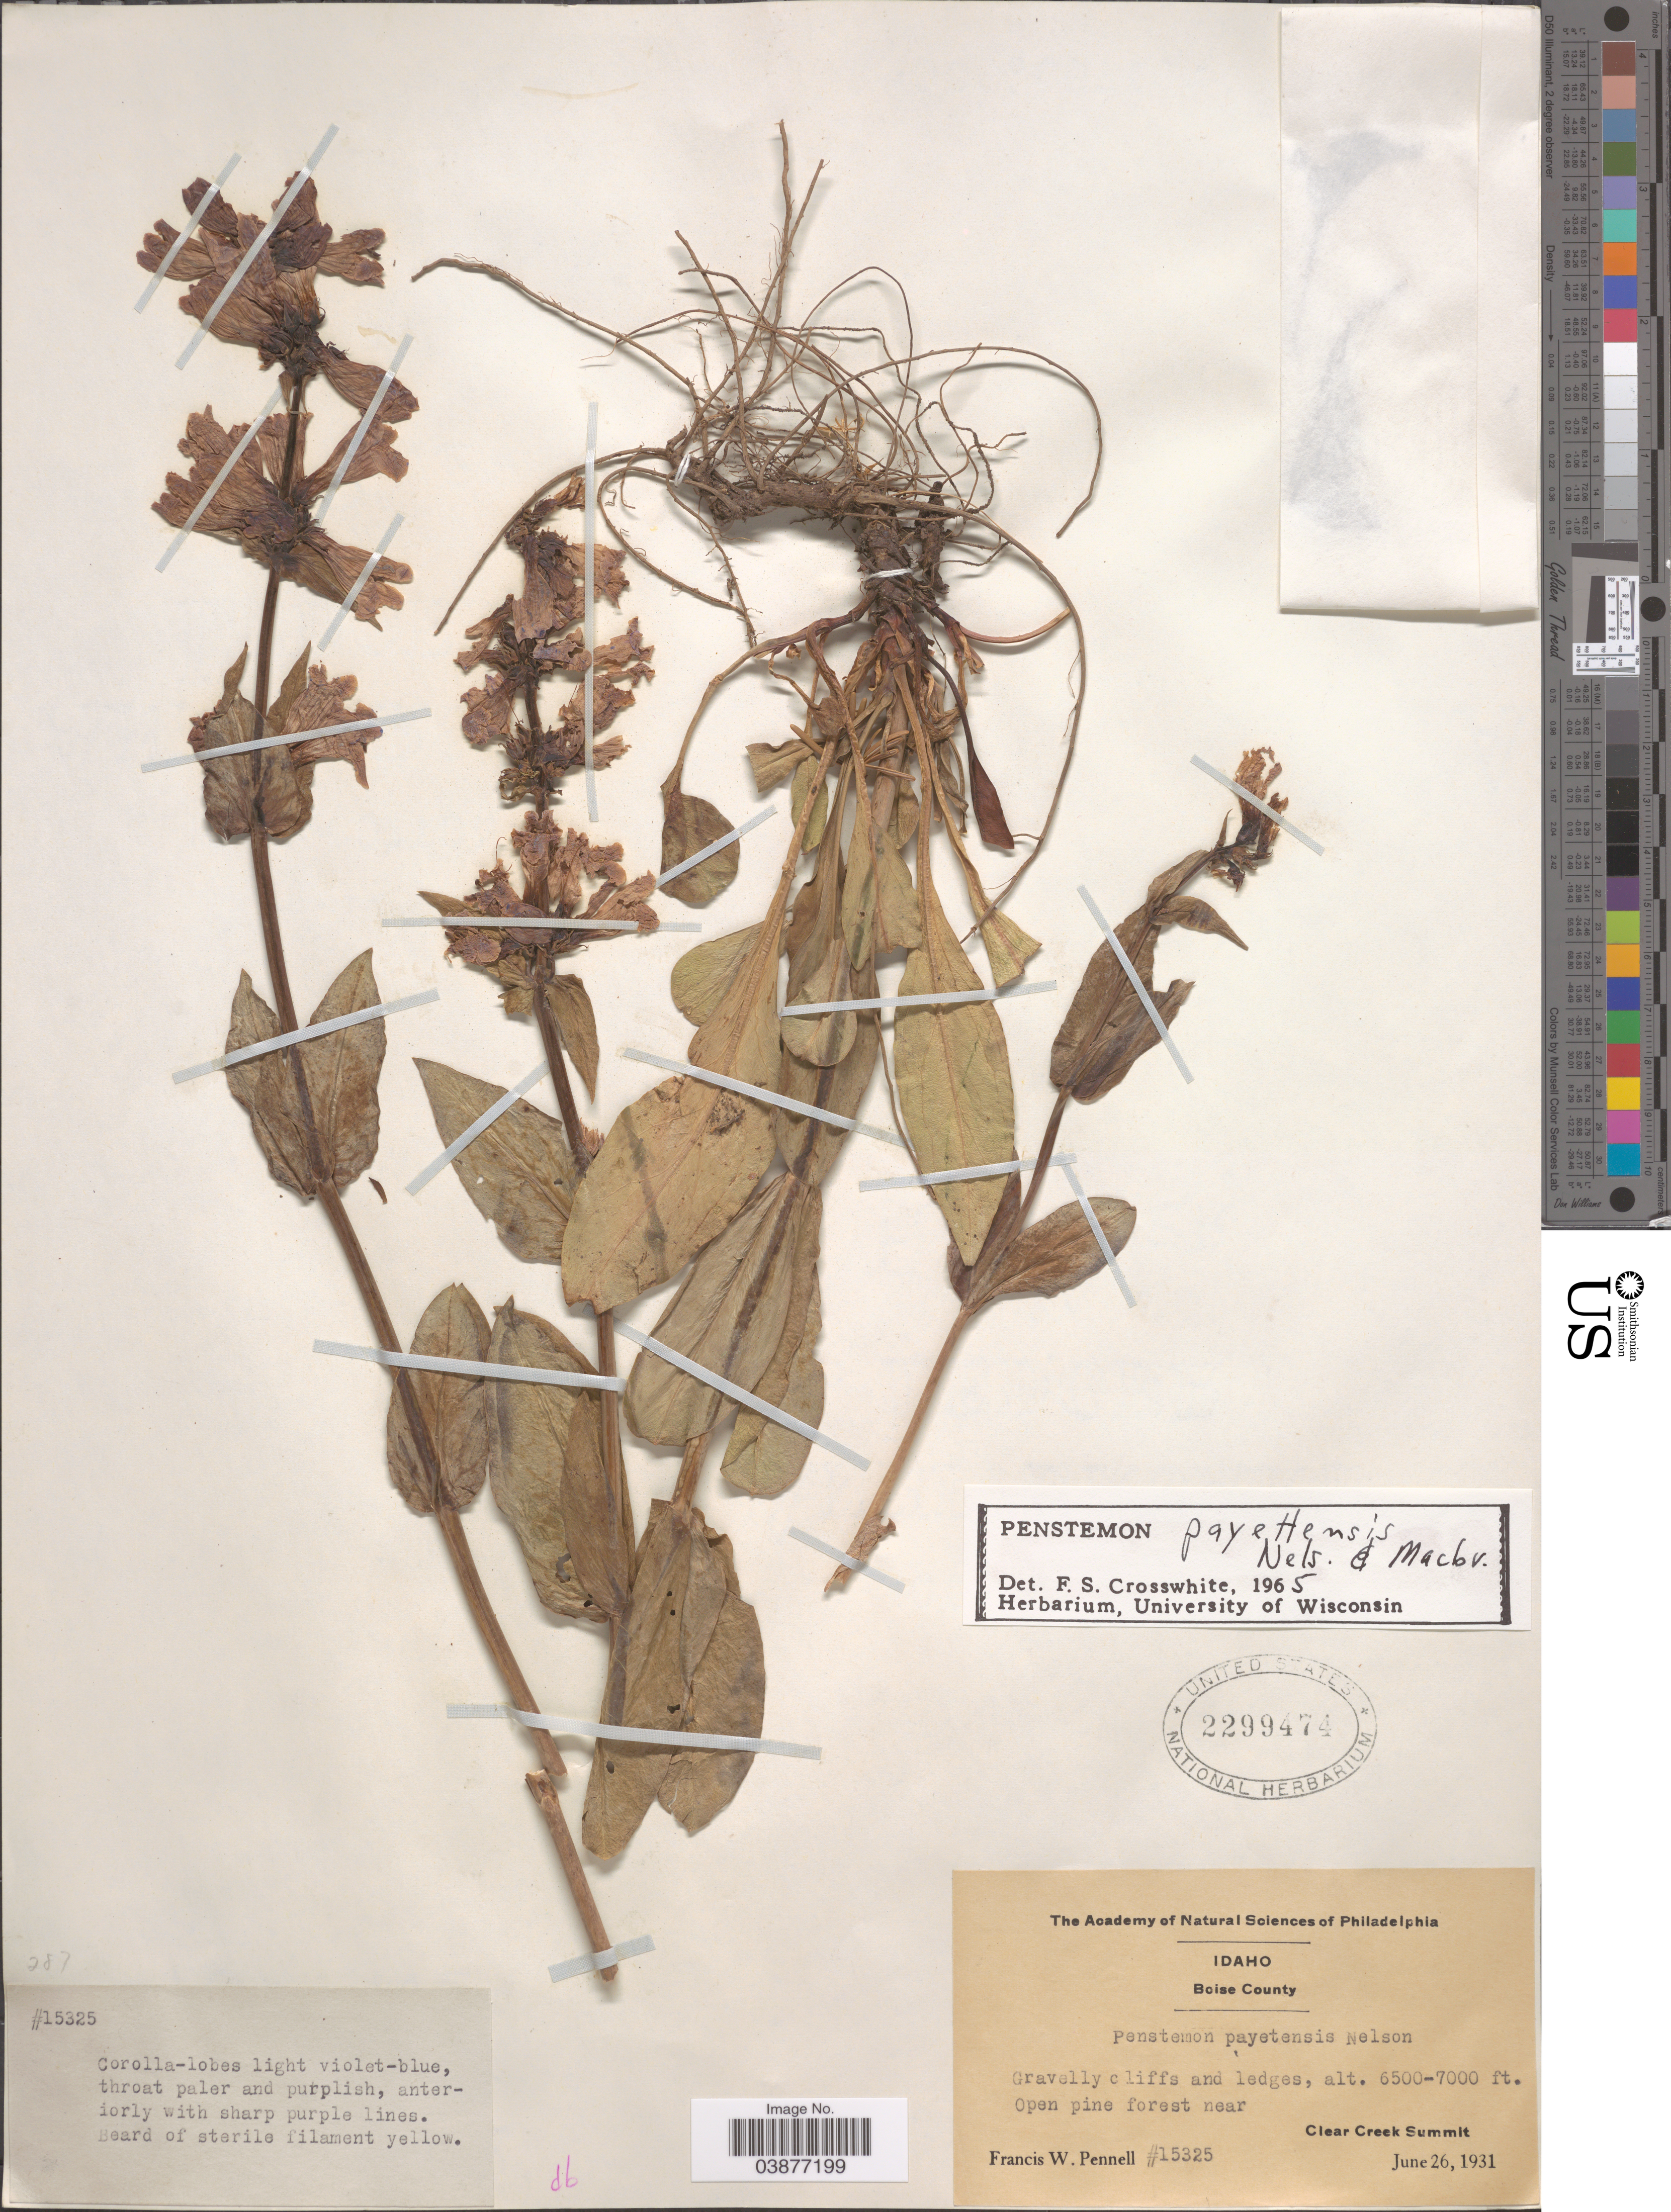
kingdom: Plantae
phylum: Tracheophyta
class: Magnoliopsida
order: Lamiales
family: Plantaginaceae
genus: Penstemon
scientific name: Penstemon payettensis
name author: J.F. Macbr. & A. Nelson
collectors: F. W. Pennell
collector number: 15325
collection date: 1931-06-26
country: United States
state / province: Idaho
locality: Boise County. Near Clear Creek Summit.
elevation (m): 1981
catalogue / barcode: US 2299474